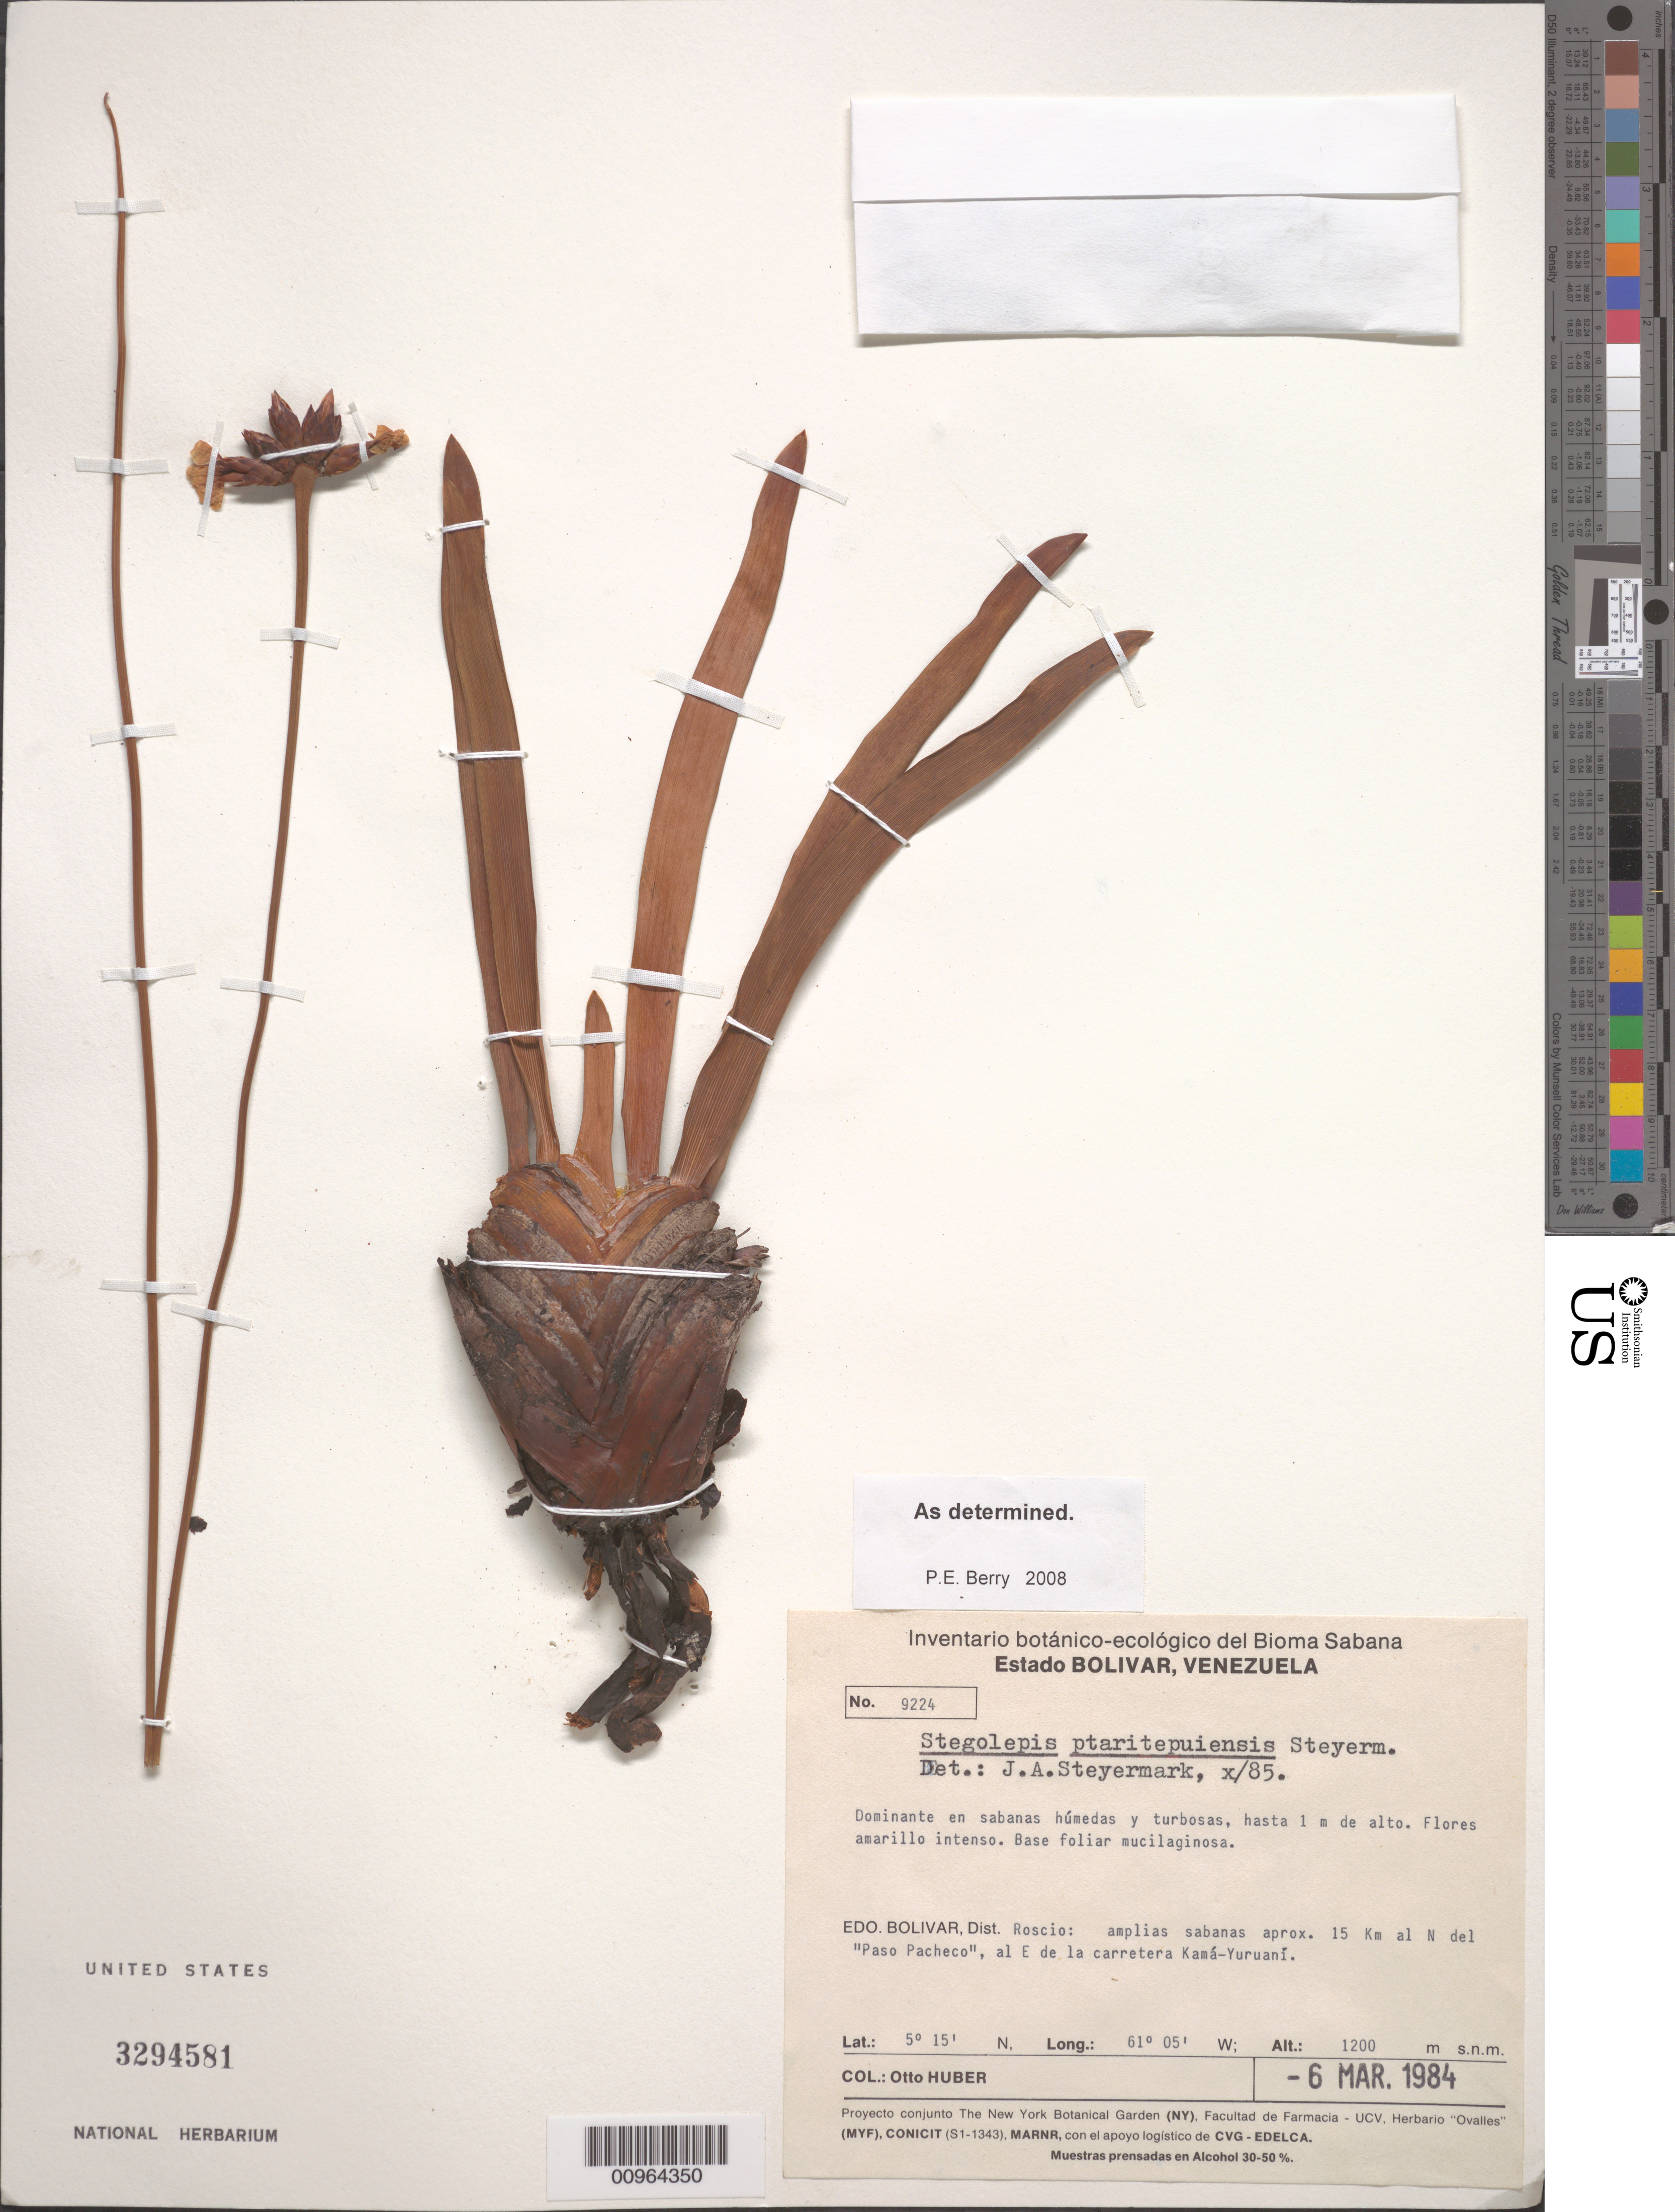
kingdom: Plantae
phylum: Tracheophyta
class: Liliopsida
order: Poales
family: Rapateaceae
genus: Stegolepis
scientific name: Stegolepis ptaritepuiensis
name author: Steyerm.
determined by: Berry, P. E., (WIS), University of Wisconsin - Madison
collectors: O. Huber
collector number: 9224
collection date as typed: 6-Mar-84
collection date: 1984-03-06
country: Venezuela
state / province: Bolívar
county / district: Roscio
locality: Paso Pacheco, 15 km al N; al E de la carretera Kama-Yuruaní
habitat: Amplias sabanas; sabanas humedas y turbosas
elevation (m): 1200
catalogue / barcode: US 3294581